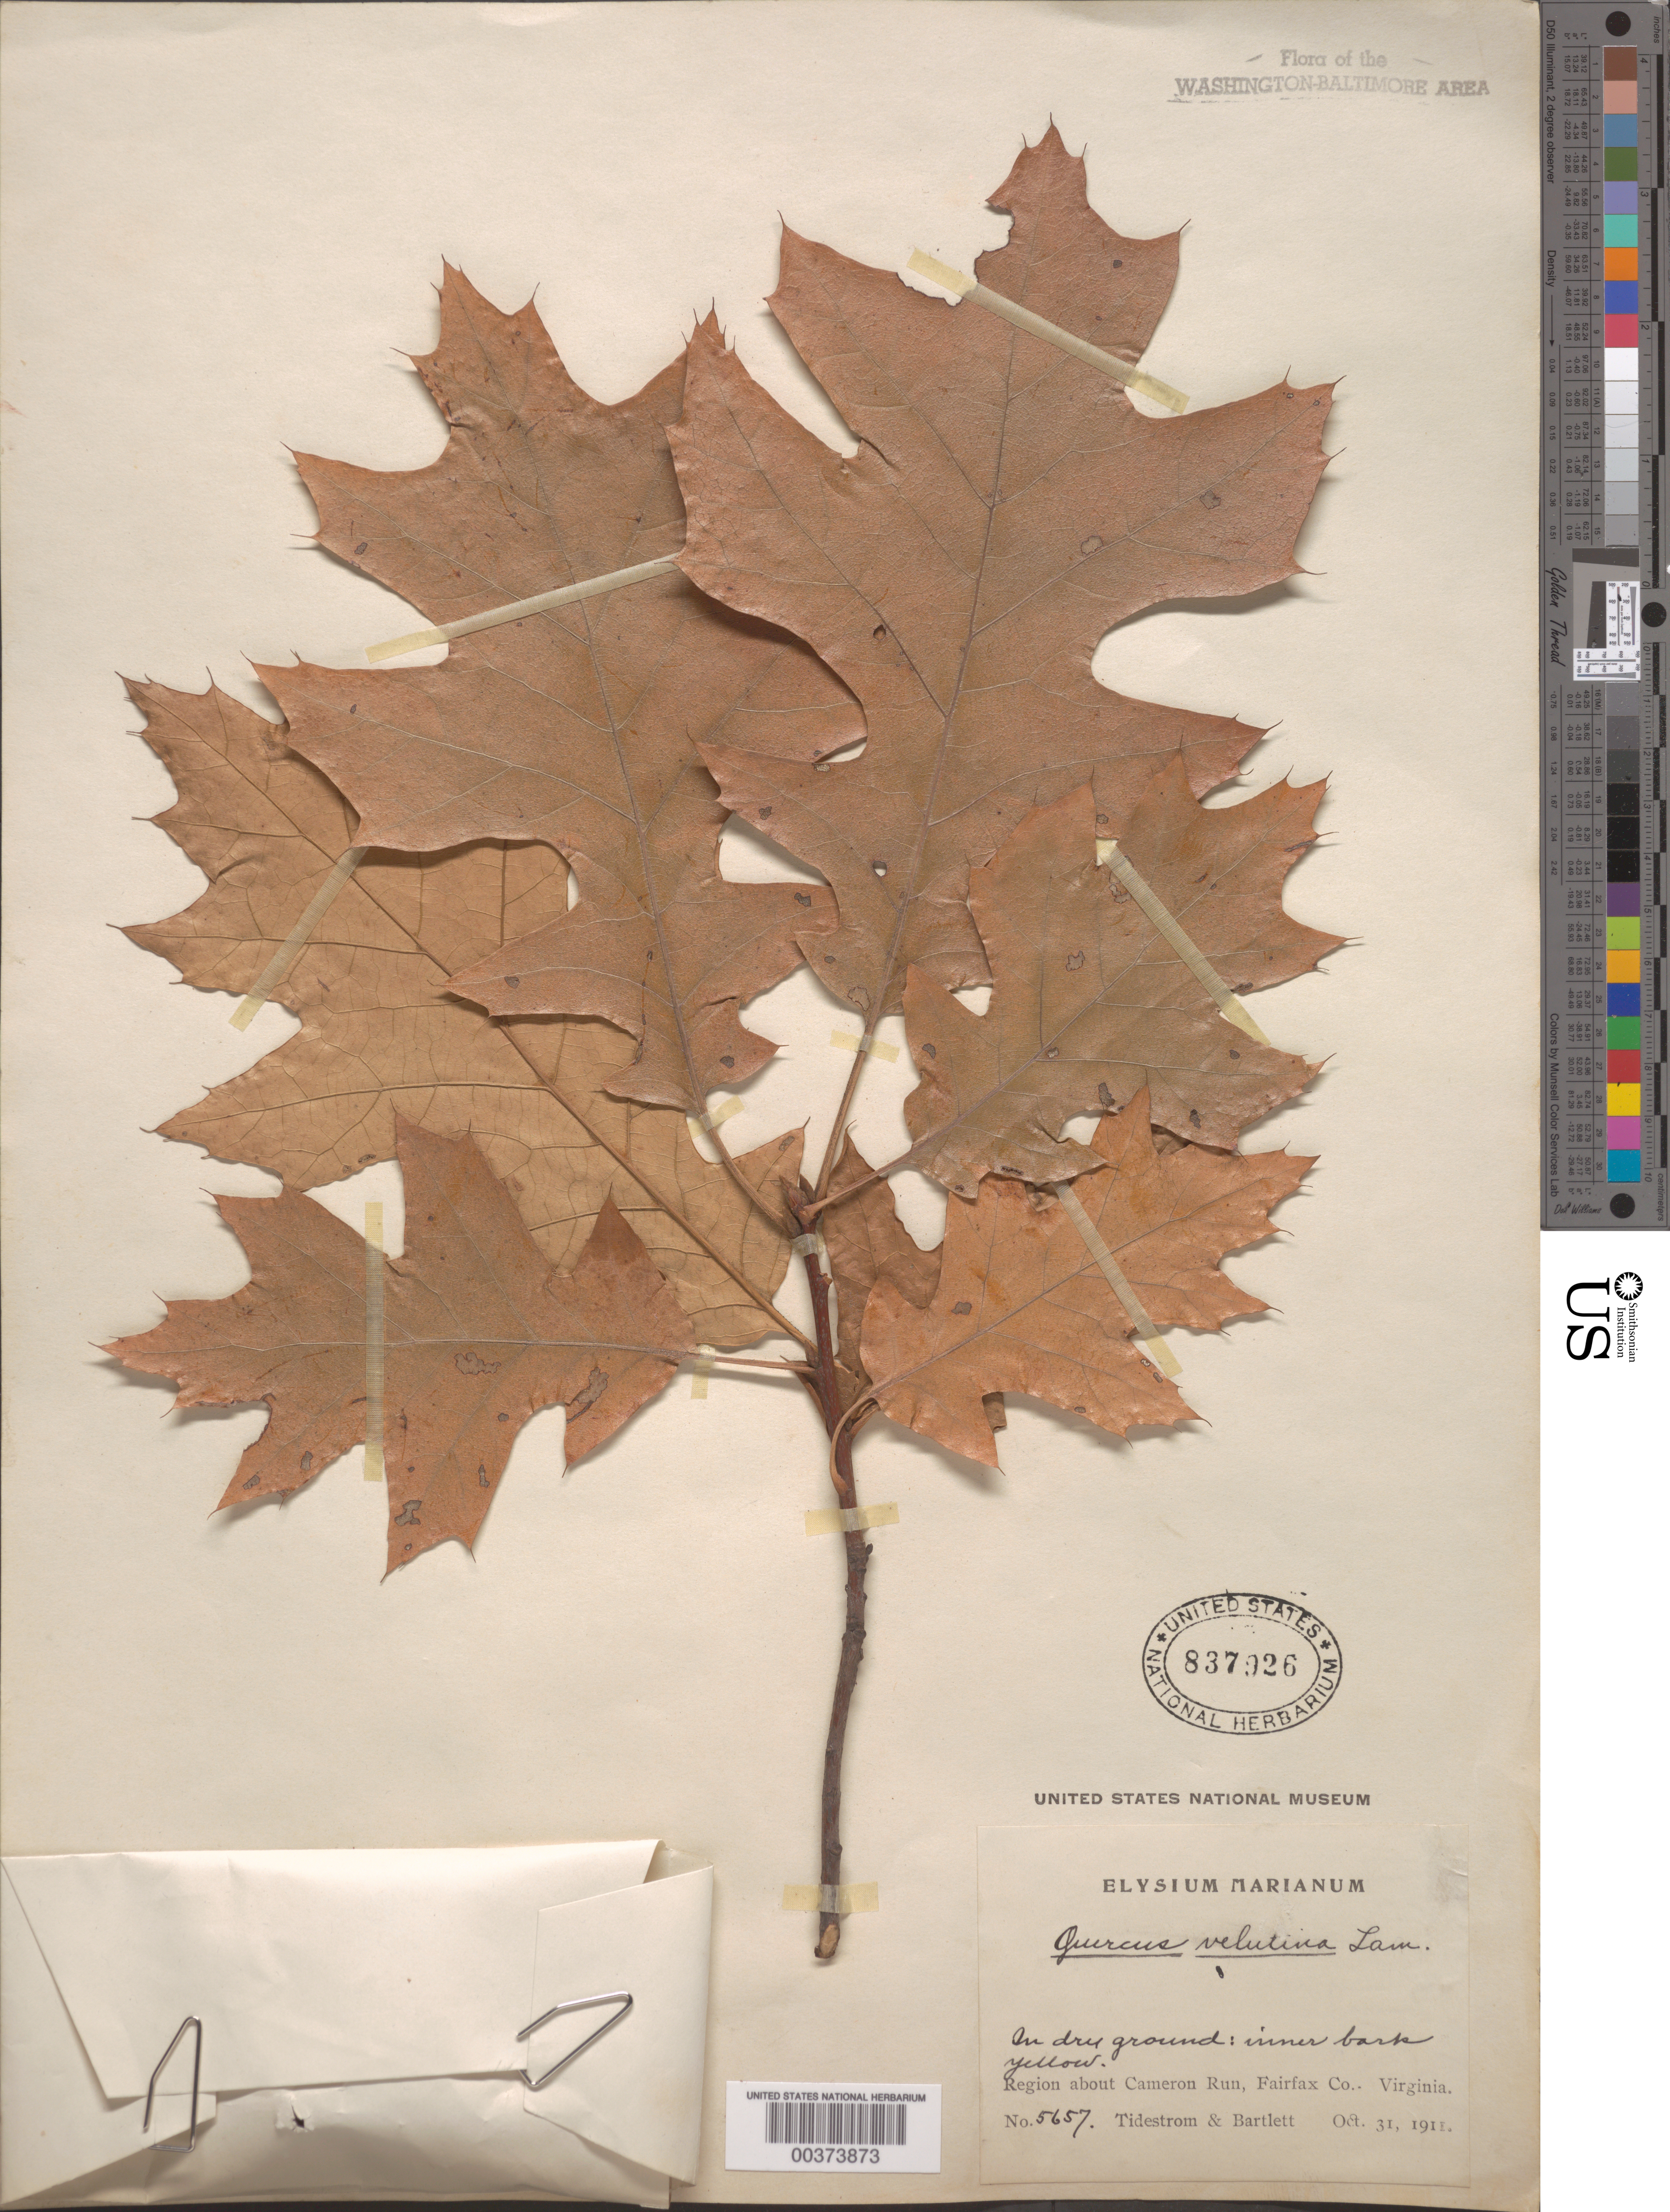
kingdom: Plantae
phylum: Tracheophyta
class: Magnoliopsida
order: Fagales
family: Fagaceae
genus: Quercus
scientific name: Quercus velutina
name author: Lam.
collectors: I. F. Tidestrom & H. H. Bartlett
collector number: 5657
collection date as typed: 31 Oct 1911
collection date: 1911-10-31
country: United States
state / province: Virginia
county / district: Fairfax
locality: Cameron Run region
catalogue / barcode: US 837926